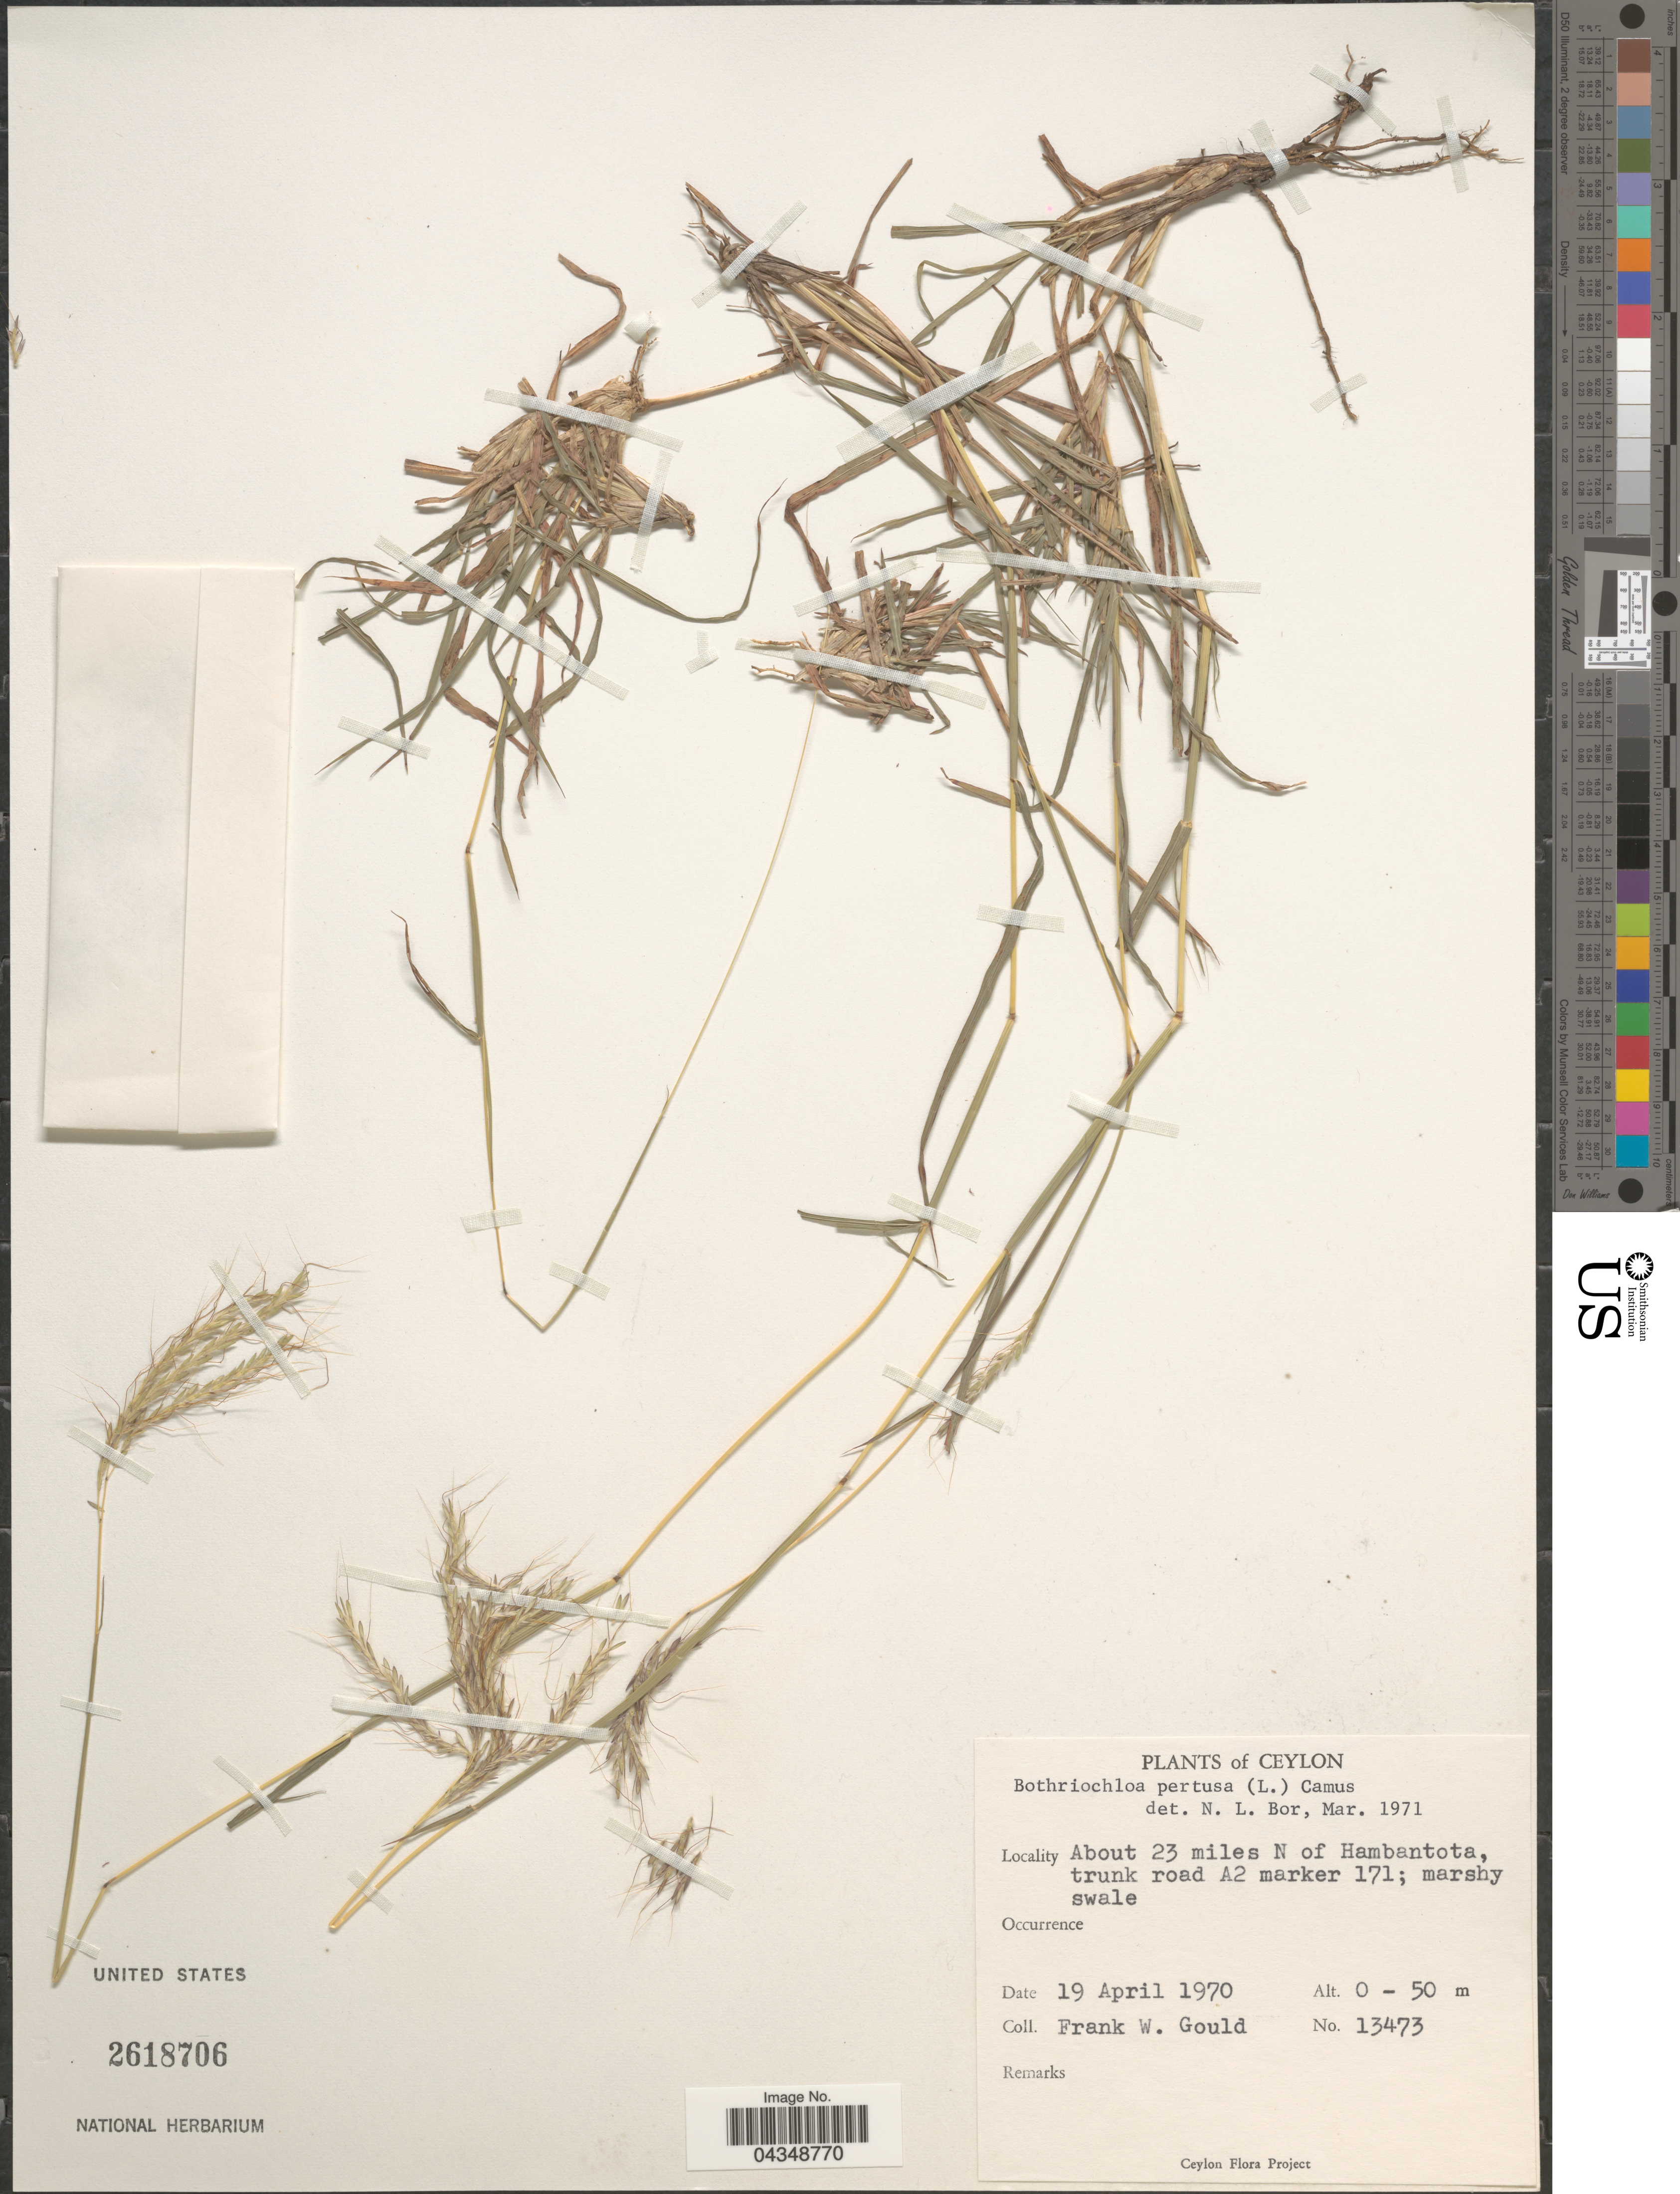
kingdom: Plantae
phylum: Tracheophyta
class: Liliopsida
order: Poales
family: Poaceae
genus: Bothriochloa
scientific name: Bothriochloa pertusa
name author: (L.) A. Camus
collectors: F. W. Gould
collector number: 13473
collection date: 1970-04-19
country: Sri Lanka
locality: Ceylon. About 23 miles N of Hambantota, trunk road A2 marker 171; marshy swale.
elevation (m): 0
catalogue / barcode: US 2618706